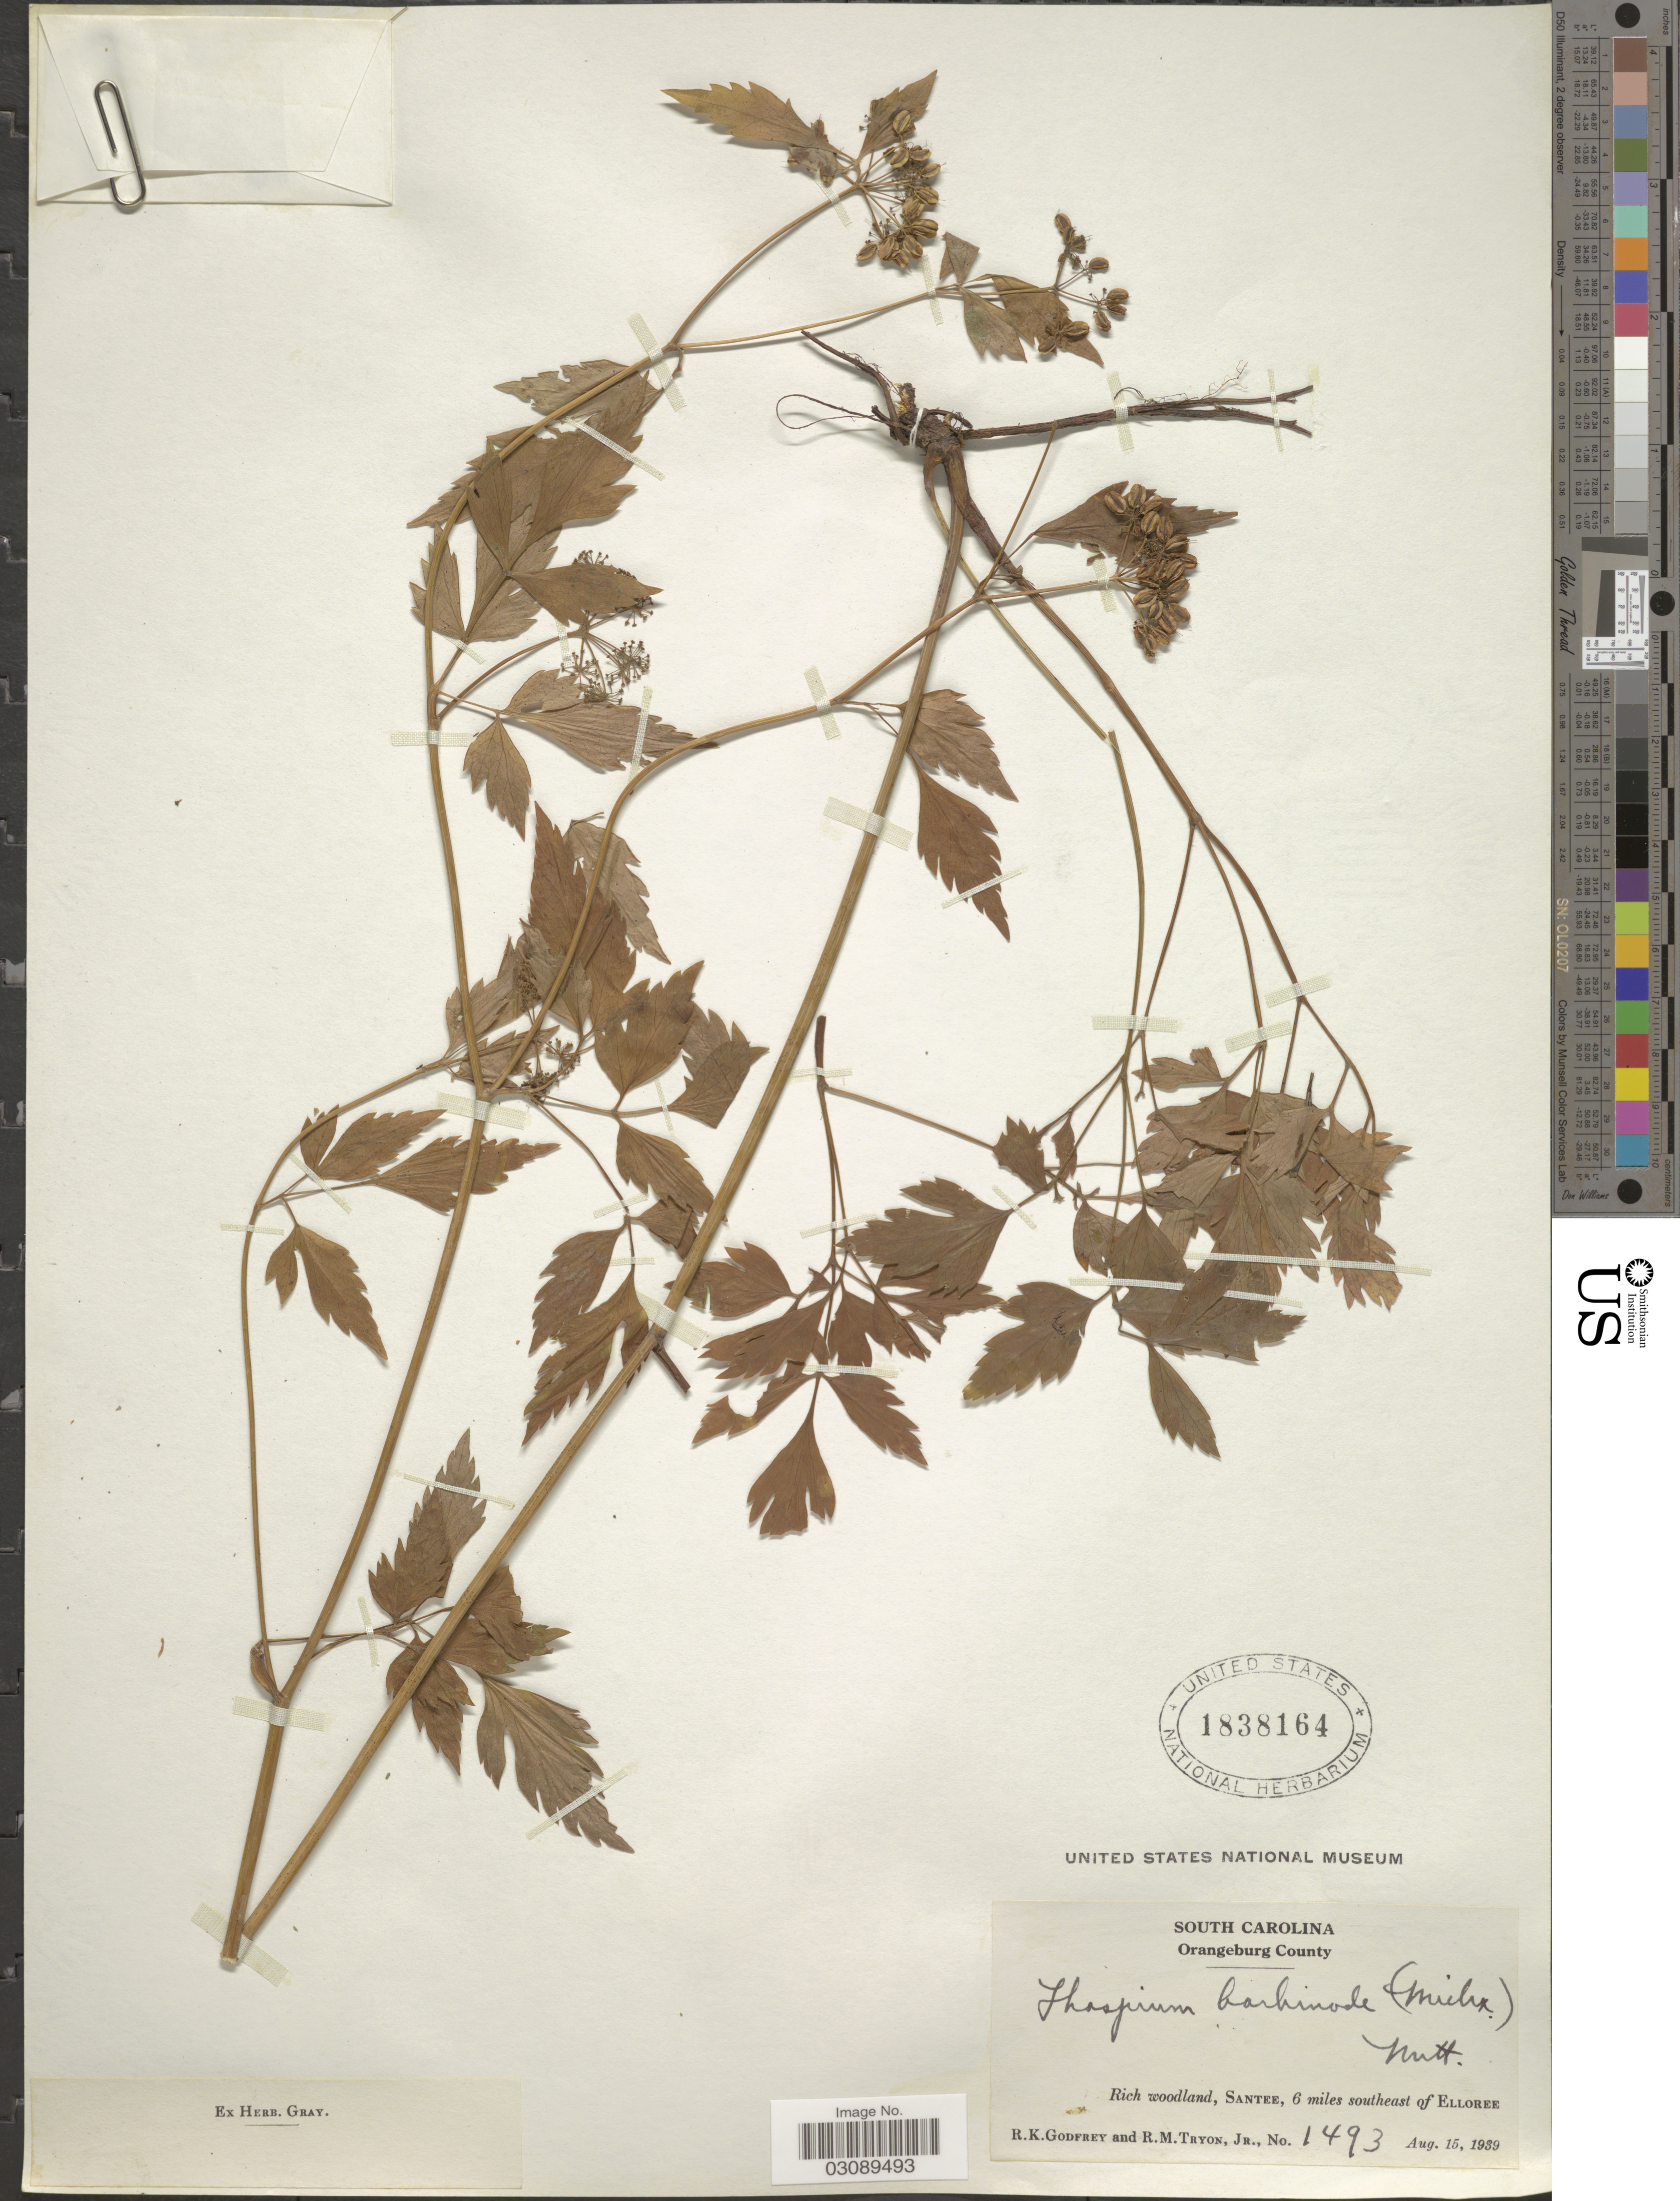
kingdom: Plantae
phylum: Tracheophyta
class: Magnoliopsida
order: Apiales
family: Apiaceae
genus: Thaspium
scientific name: Thaspium barbinode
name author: (Michx.) Nutt.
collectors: R. K. Godfrey & R. Tryon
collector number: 1493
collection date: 1939-08-15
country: United States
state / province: South Carolina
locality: Orangeburg County. Santee, 6 miles southeast of Elloree.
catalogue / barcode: US 1838164